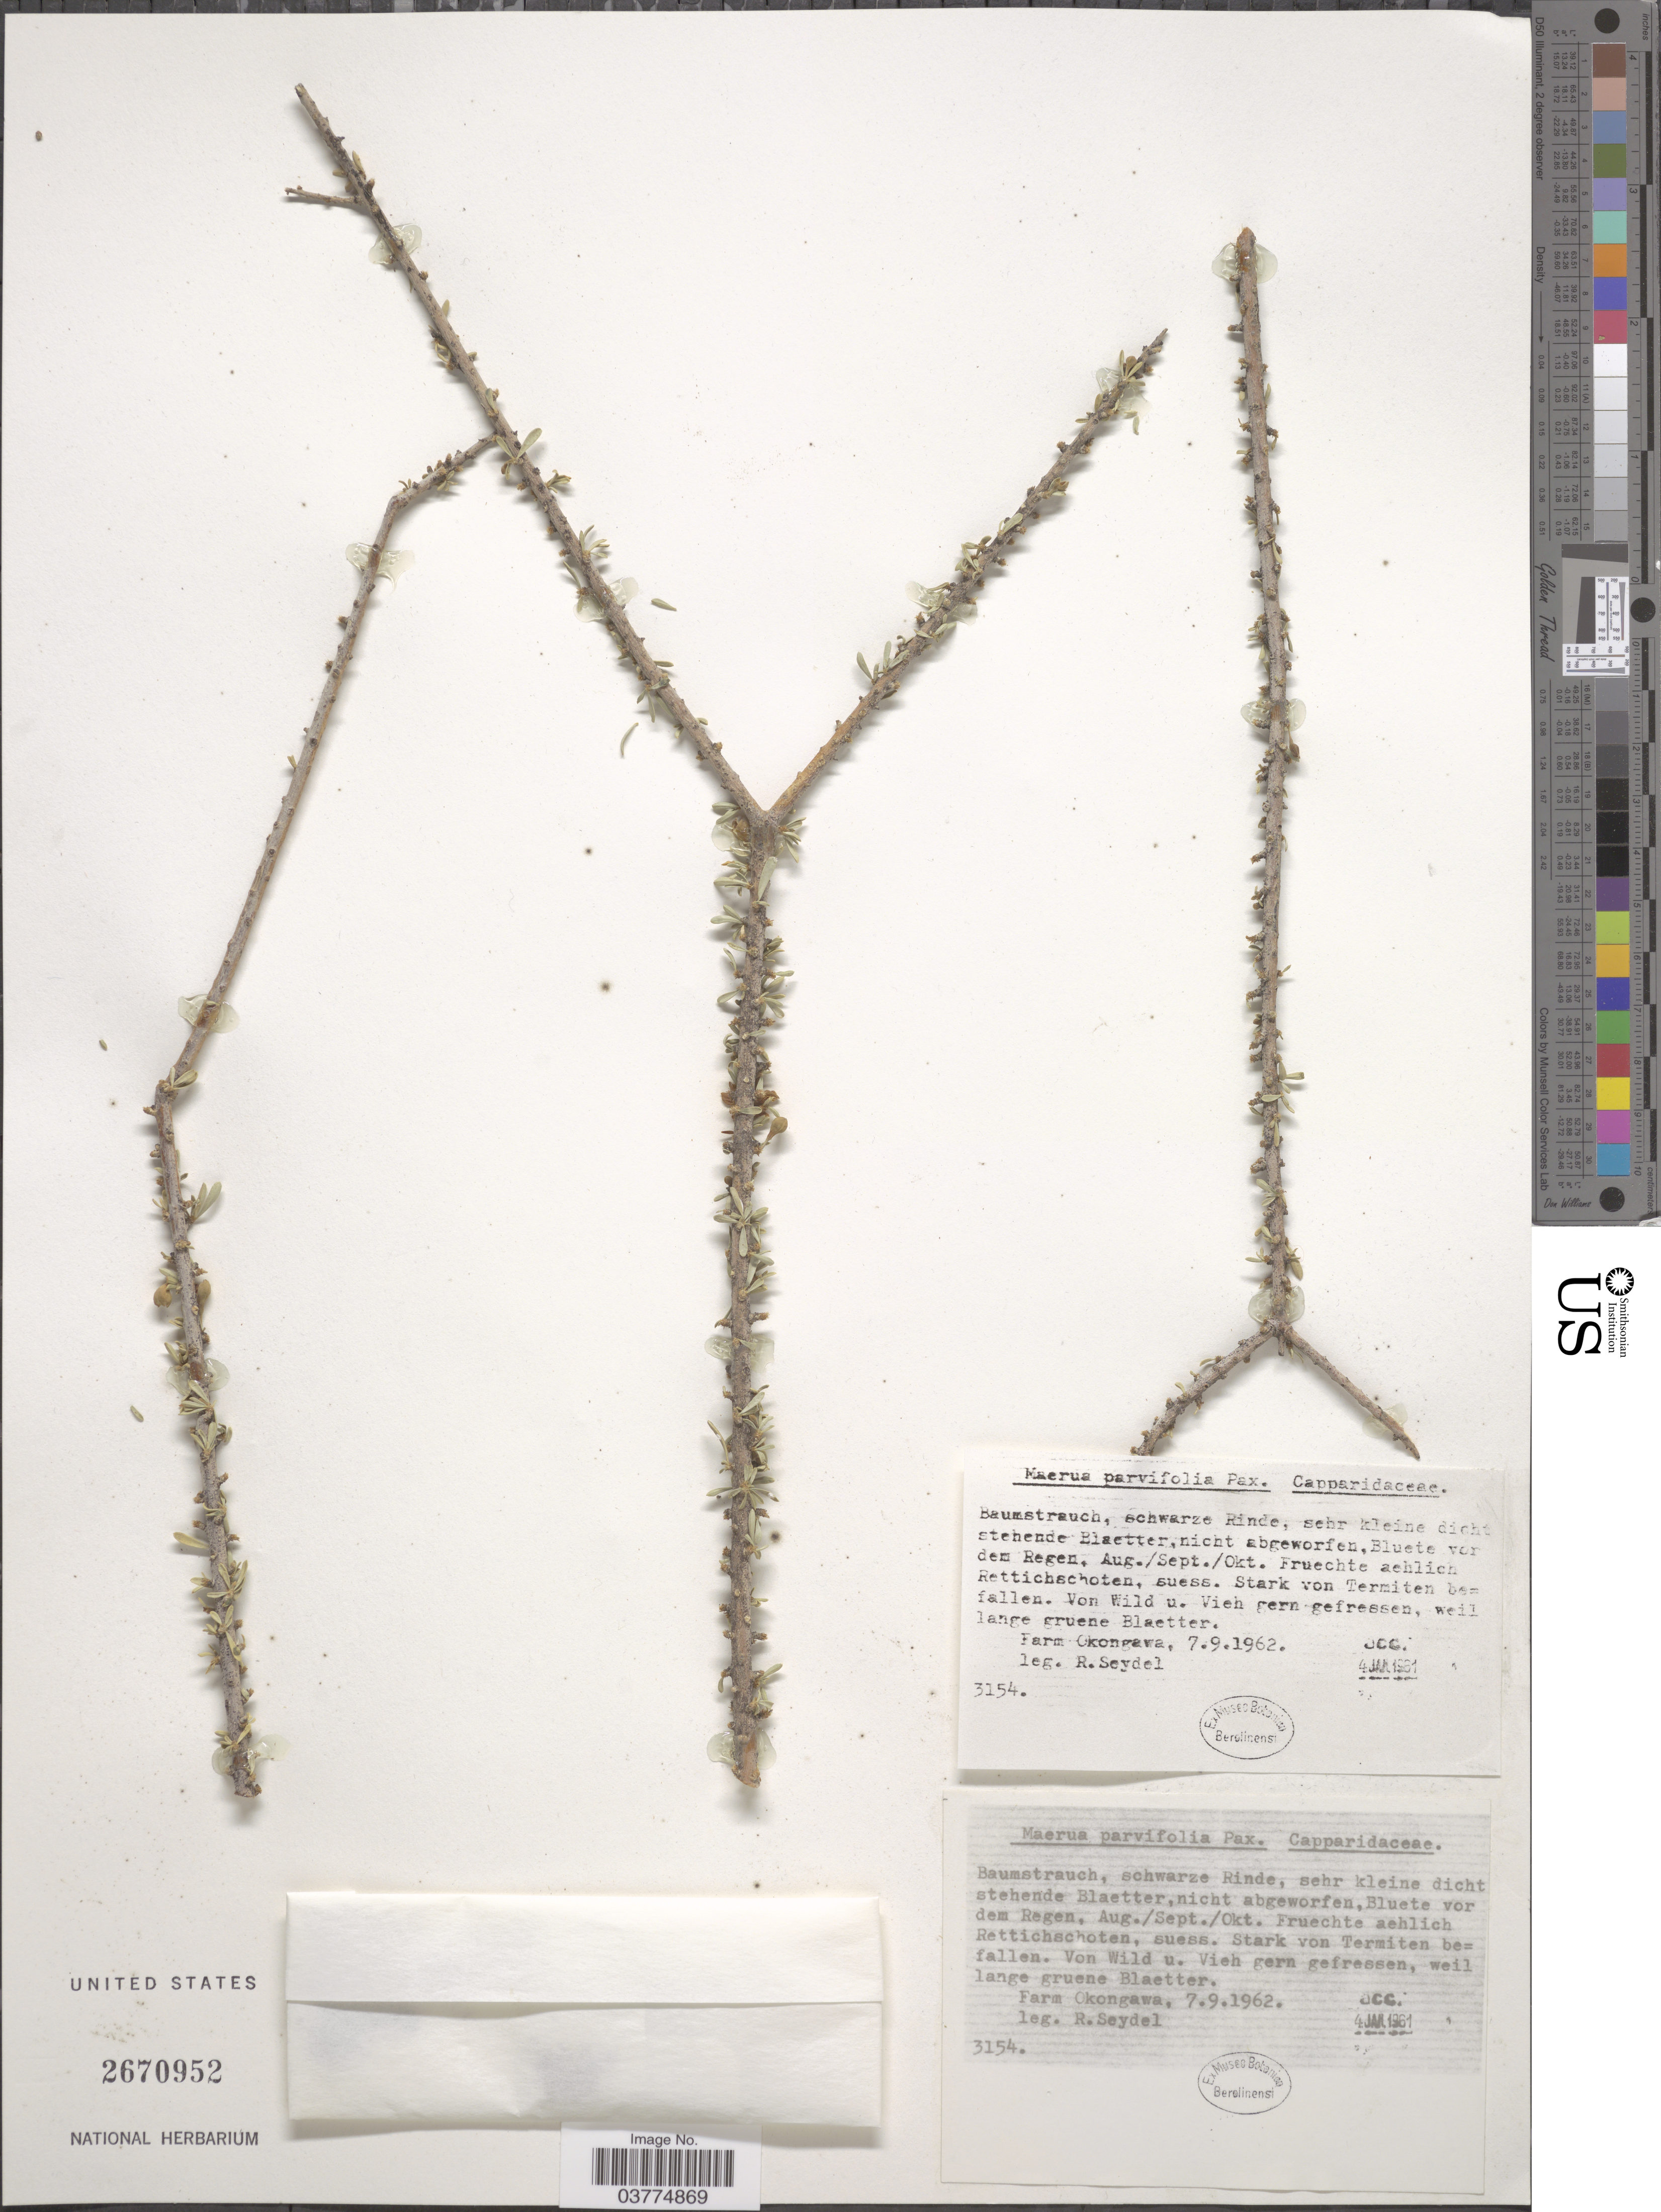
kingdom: Plantae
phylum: Tracheophyta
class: Magnoliopsida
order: Brassicales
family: Capparaceae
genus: Maerua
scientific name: Maerua parvifolia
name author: Pax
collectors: R. Seydel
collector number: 3154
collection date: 1962-09-07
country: Namibia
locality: Farm Okongawa.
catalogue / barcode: US 2670952